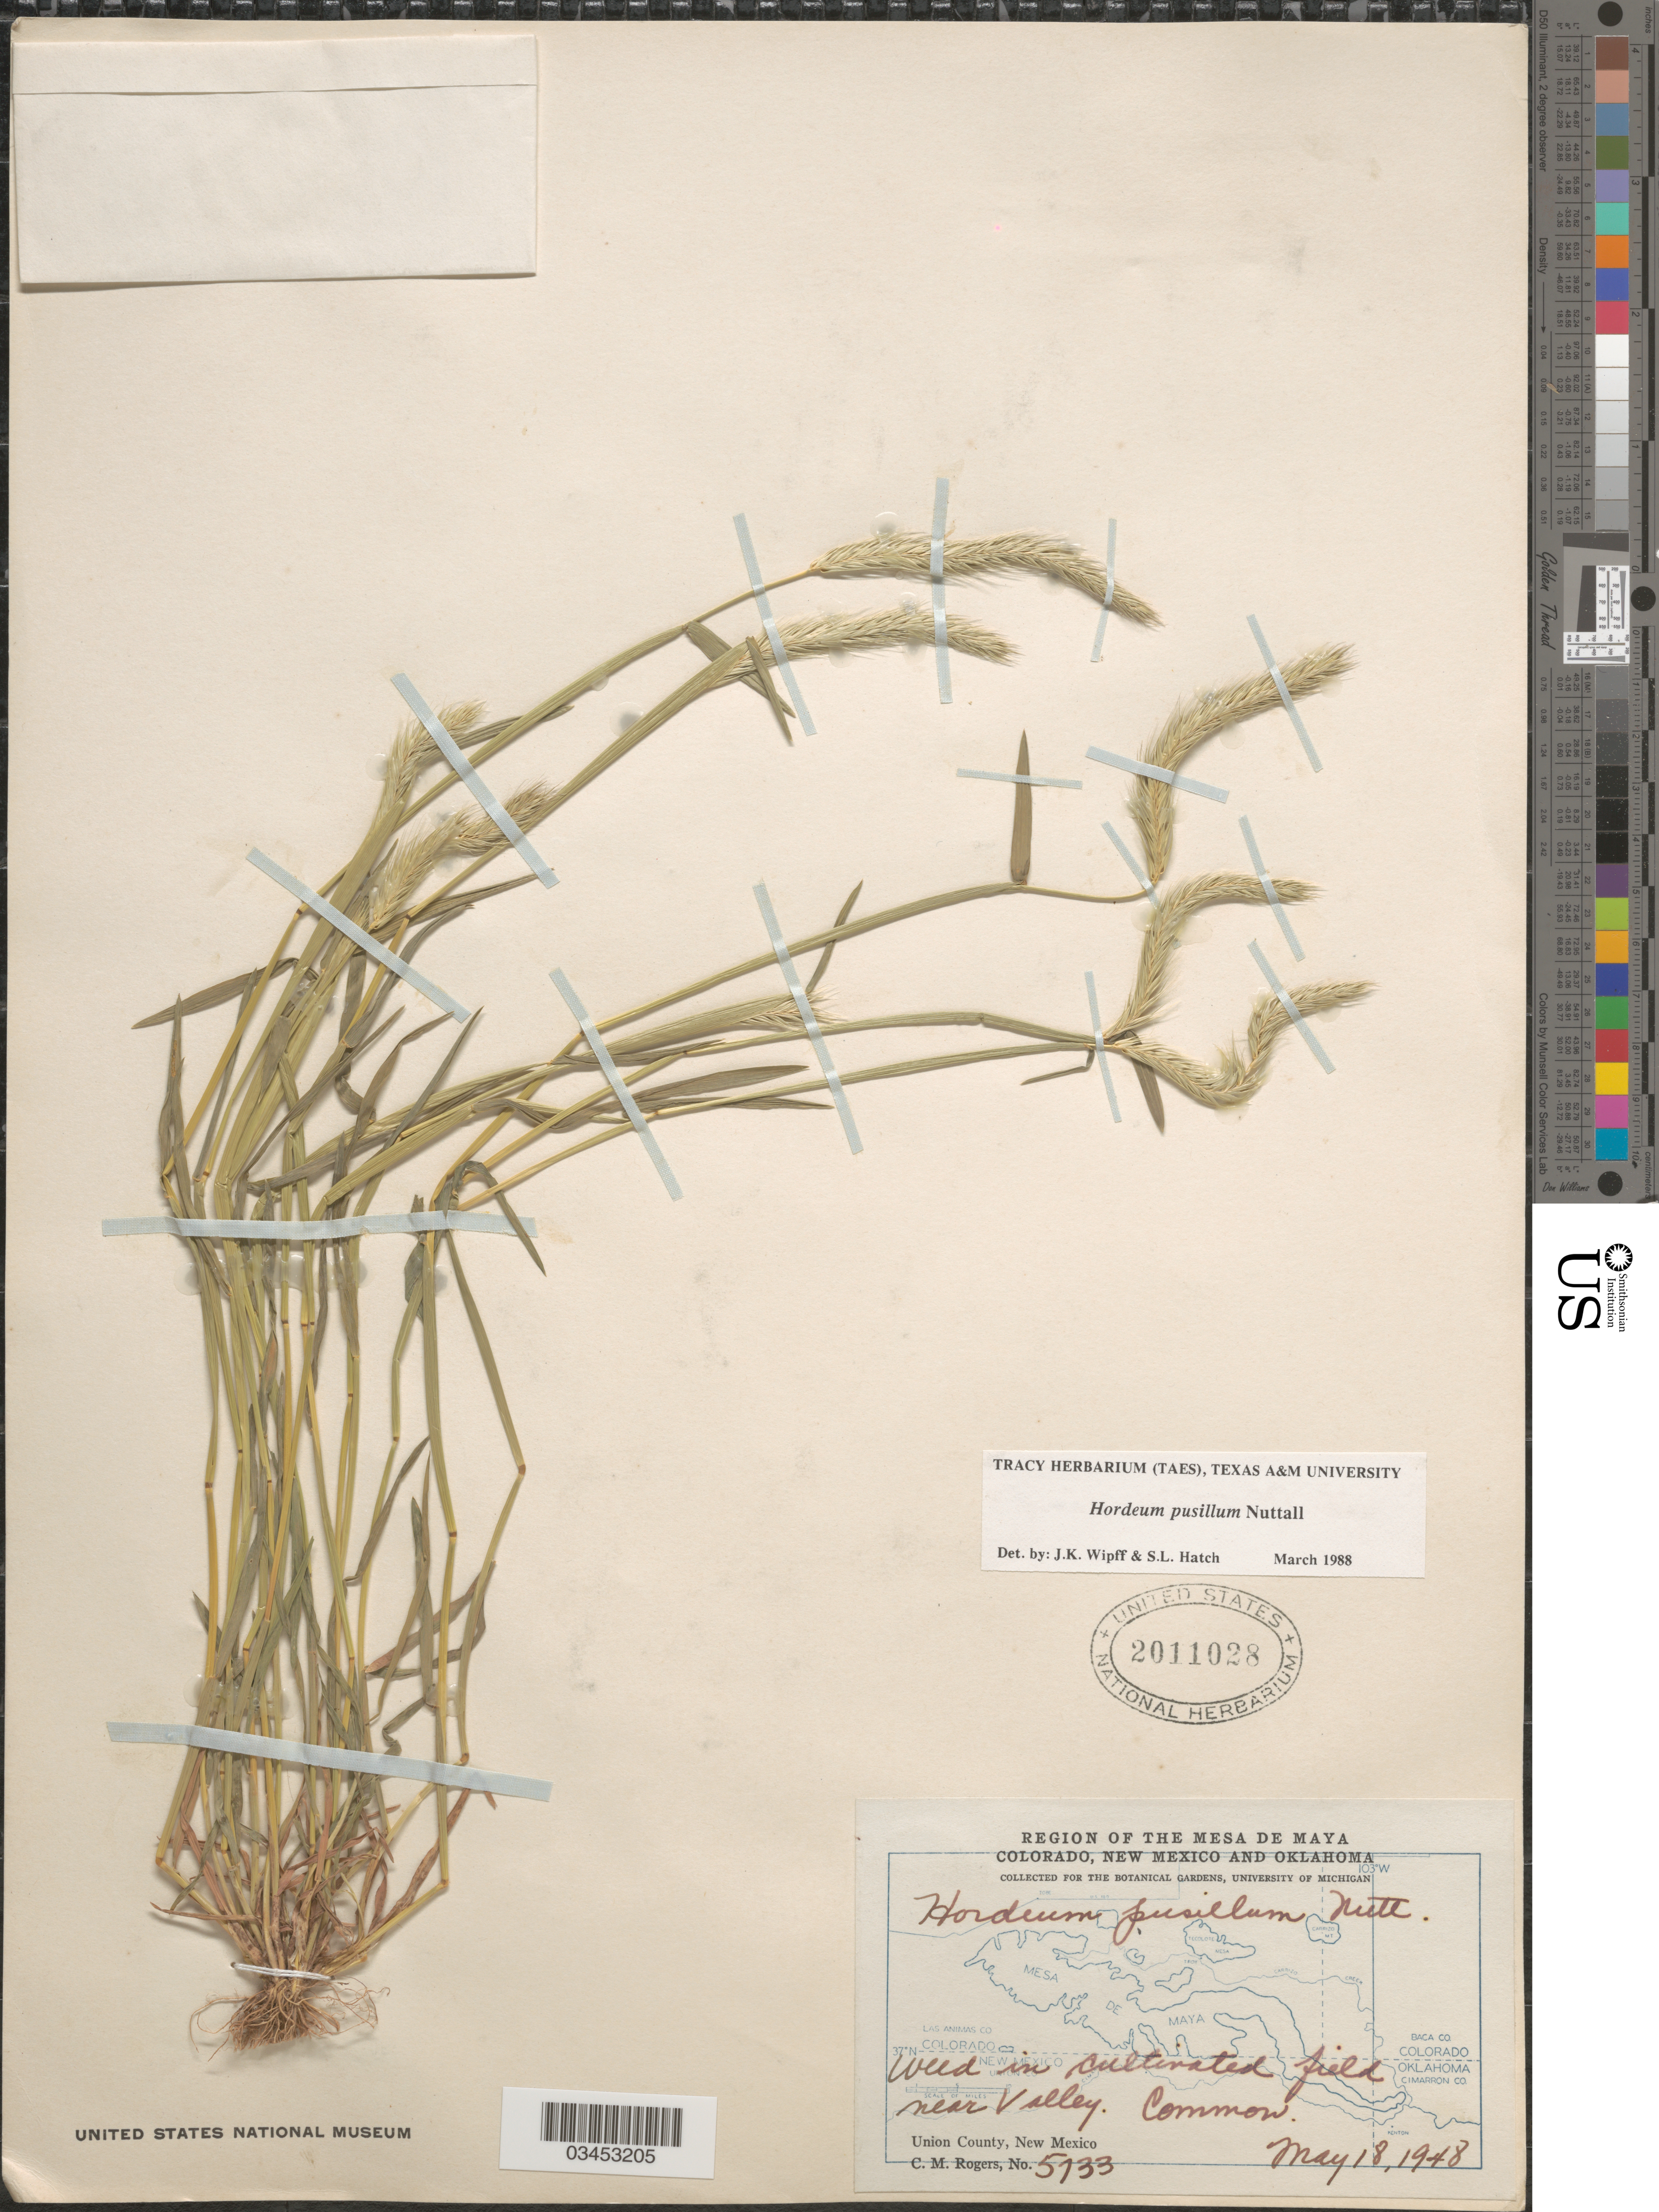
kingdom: Plantae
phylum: Tracheophyta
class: Liliopsida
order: Poales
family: Poaceae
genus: Hordeum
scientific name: Hordeum pusillum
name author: Nutt.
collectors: C. M. Rogers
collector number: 5133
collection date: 1948-05-18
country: United States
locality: Region Of The Mesa De Maya. Colorado, New Mexico And Oklahoma. Weed in cultivated field near Valley.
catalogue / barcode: US 2011028